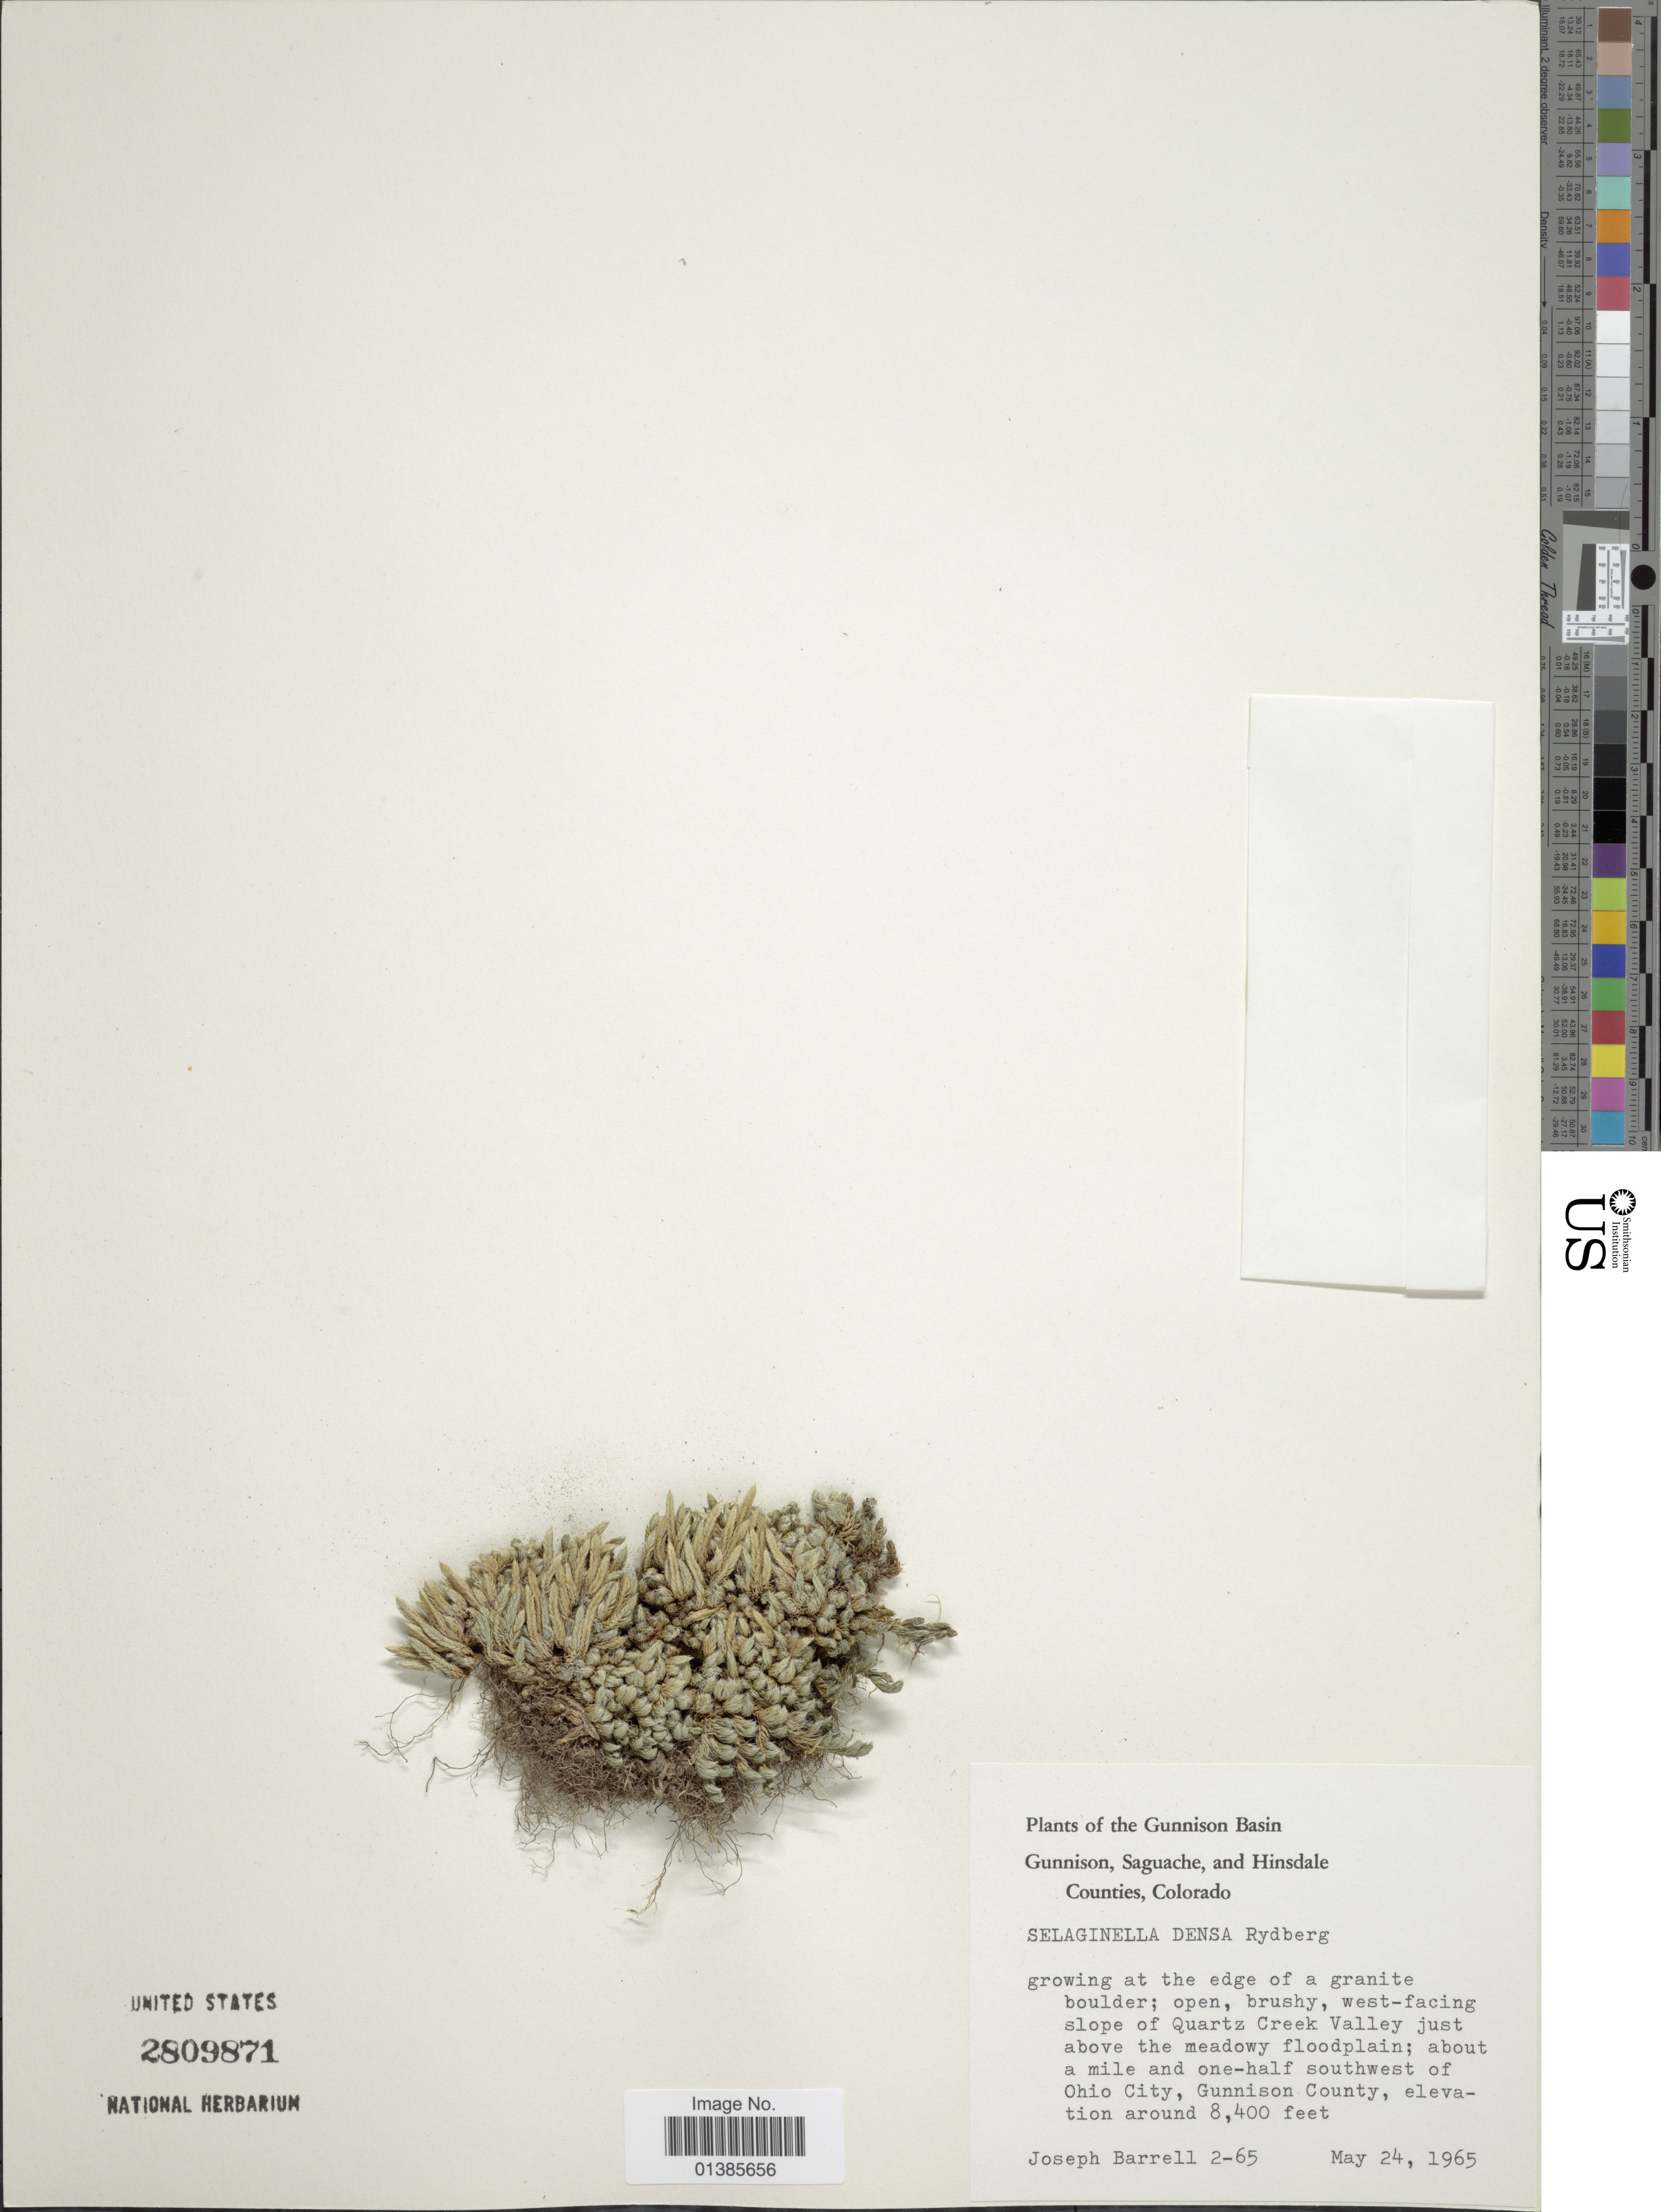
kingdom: Plantae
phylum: Tracheophyta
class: Lycopodiopsida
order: Selaginellales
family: Selaginellaceae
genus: Selaginella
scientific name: Selaginella densa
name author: Rydb.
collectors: J. Barrell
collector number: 2-65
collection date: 1965-05-24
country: United States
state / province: Colorado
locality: Gunnison Basin. Gunnison, Saguache, and Hinsdale Counties. Open, brushy, west-facing slope of Quartz Creek Valley just above the meadowy floodplain; about a mile and one-half southwest of Ohio City, Gunnison County.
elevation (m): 2560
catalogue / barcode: US 2809871